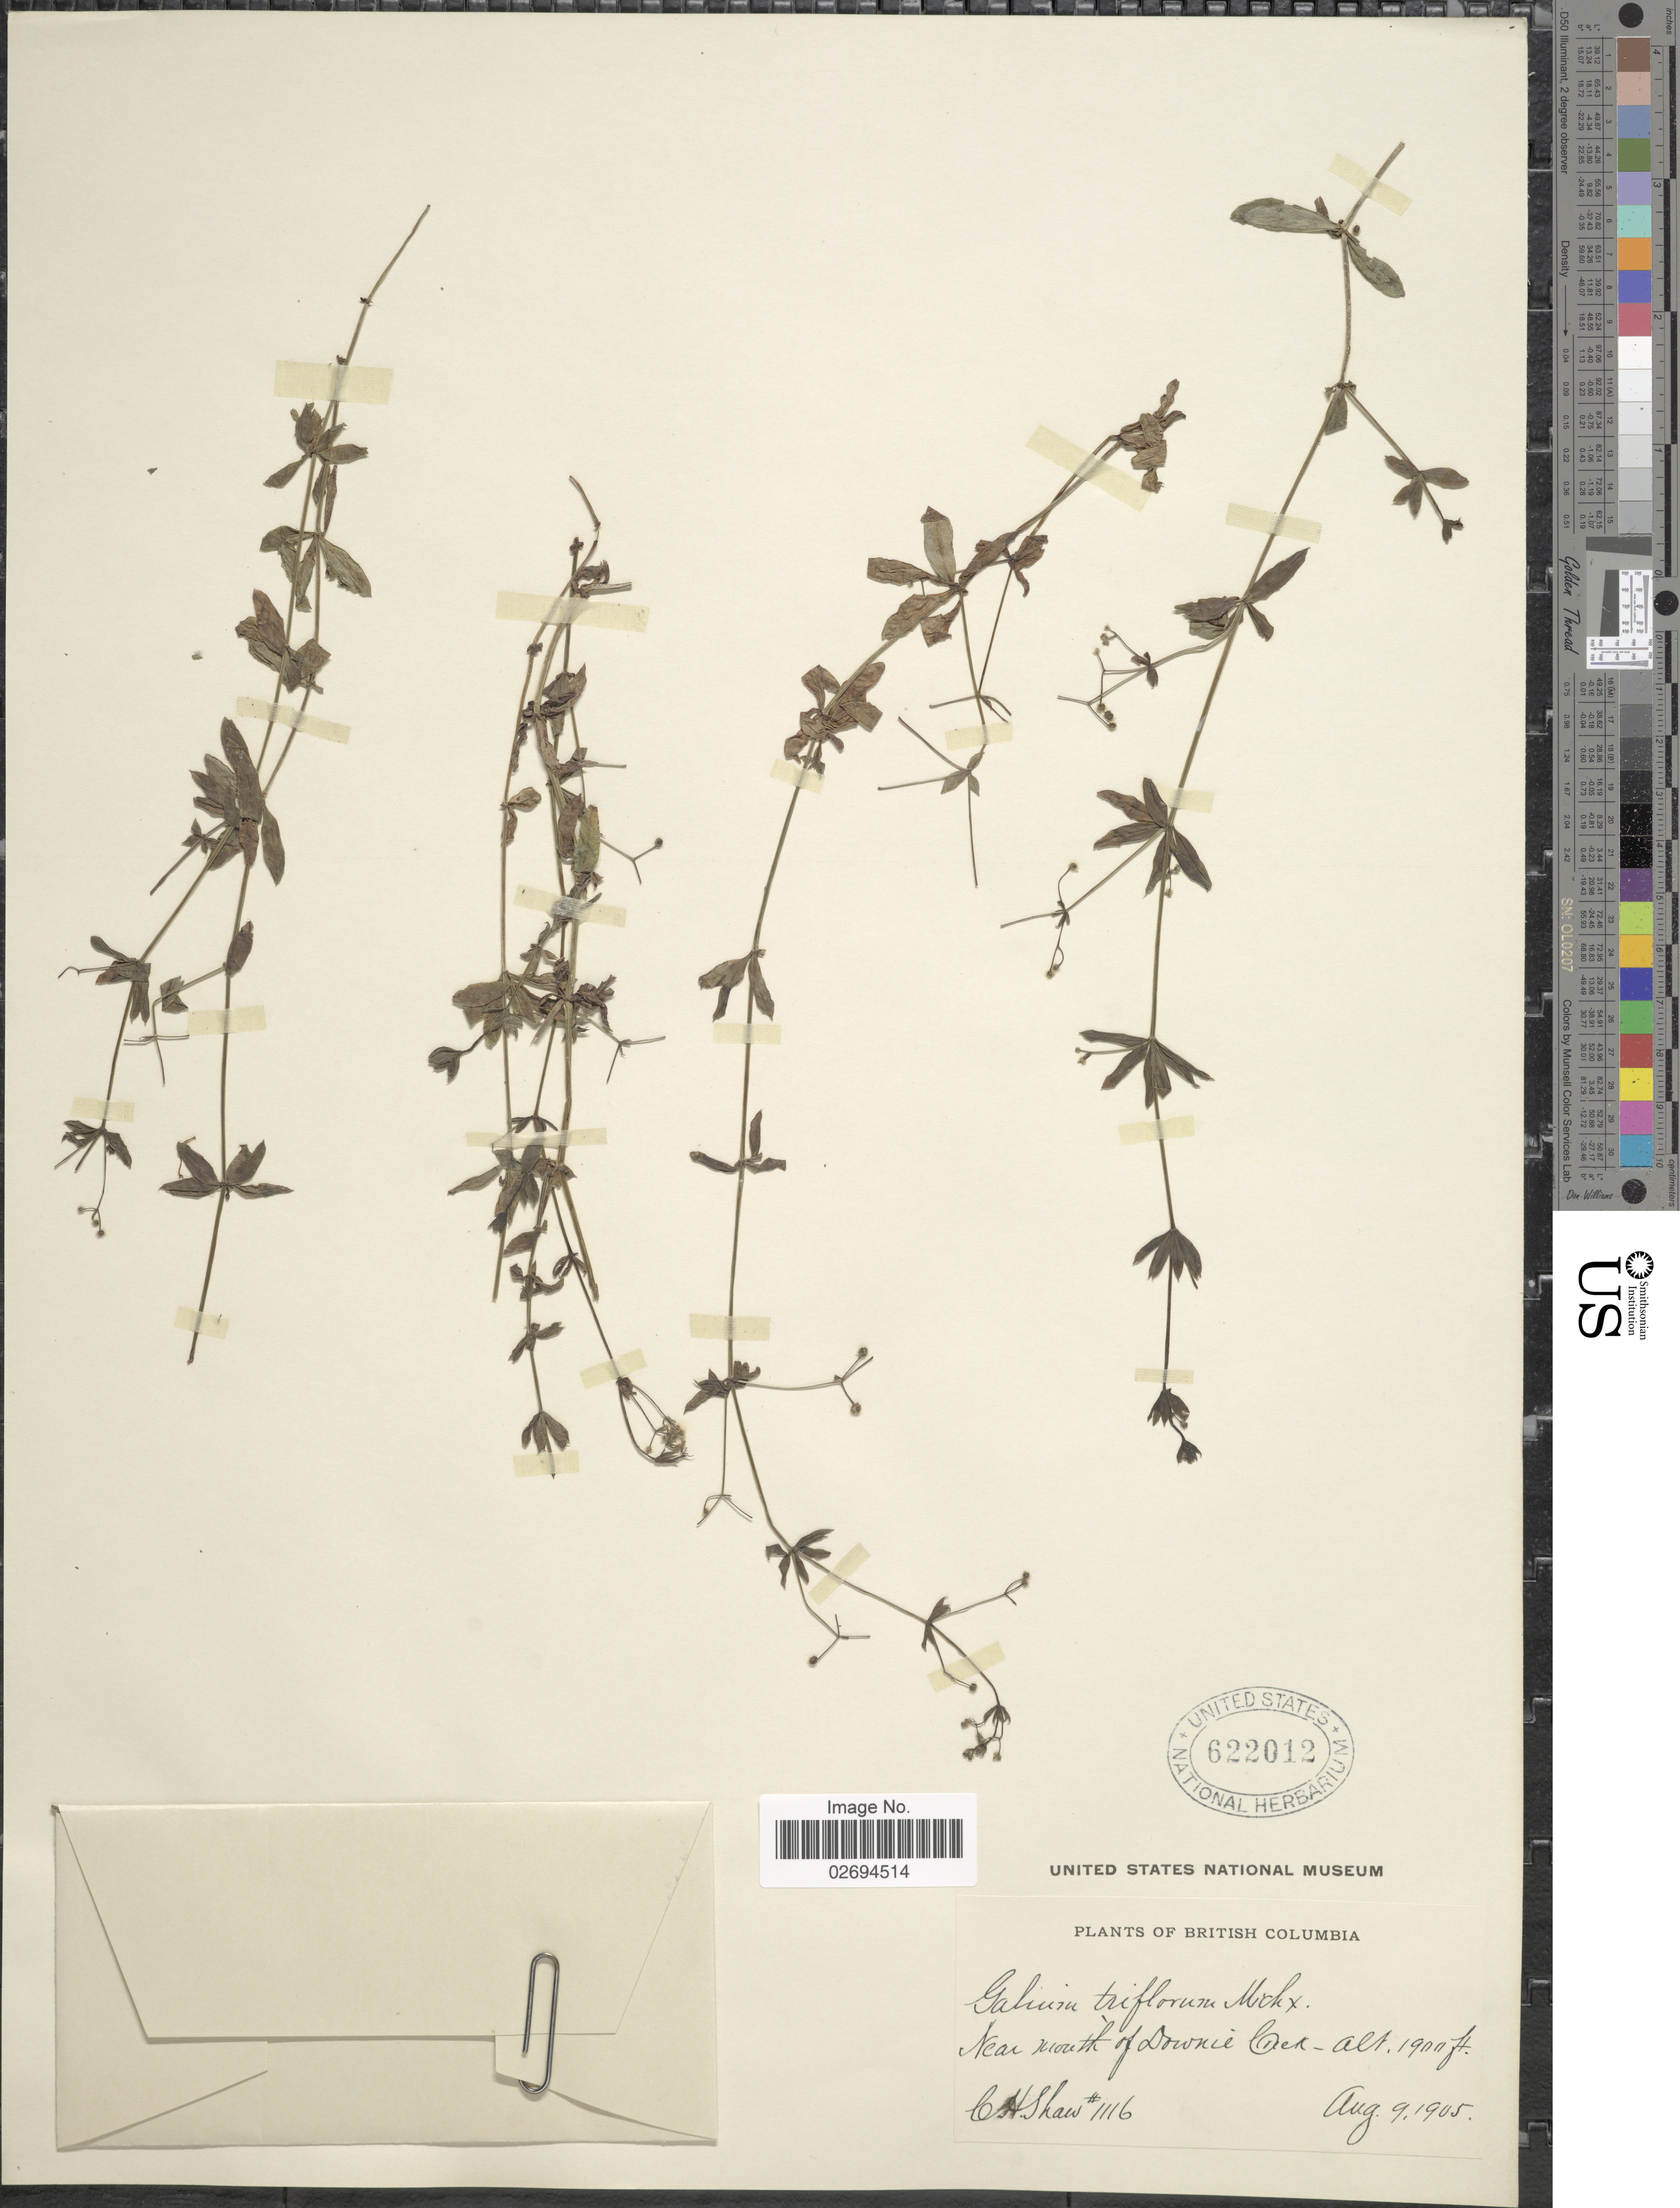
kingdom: Plantae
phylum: Tracheophyta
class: Magnoliopsida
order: Gentianales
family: Rubiaceae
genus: Galium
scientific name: Galium triflorum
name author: Michx.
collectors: C. H. Shaw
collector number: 1116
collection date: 1905-08-09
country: Canada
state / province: British Columbia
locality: Near mouth of Downie Creek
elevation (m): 579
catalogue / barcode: US 622012